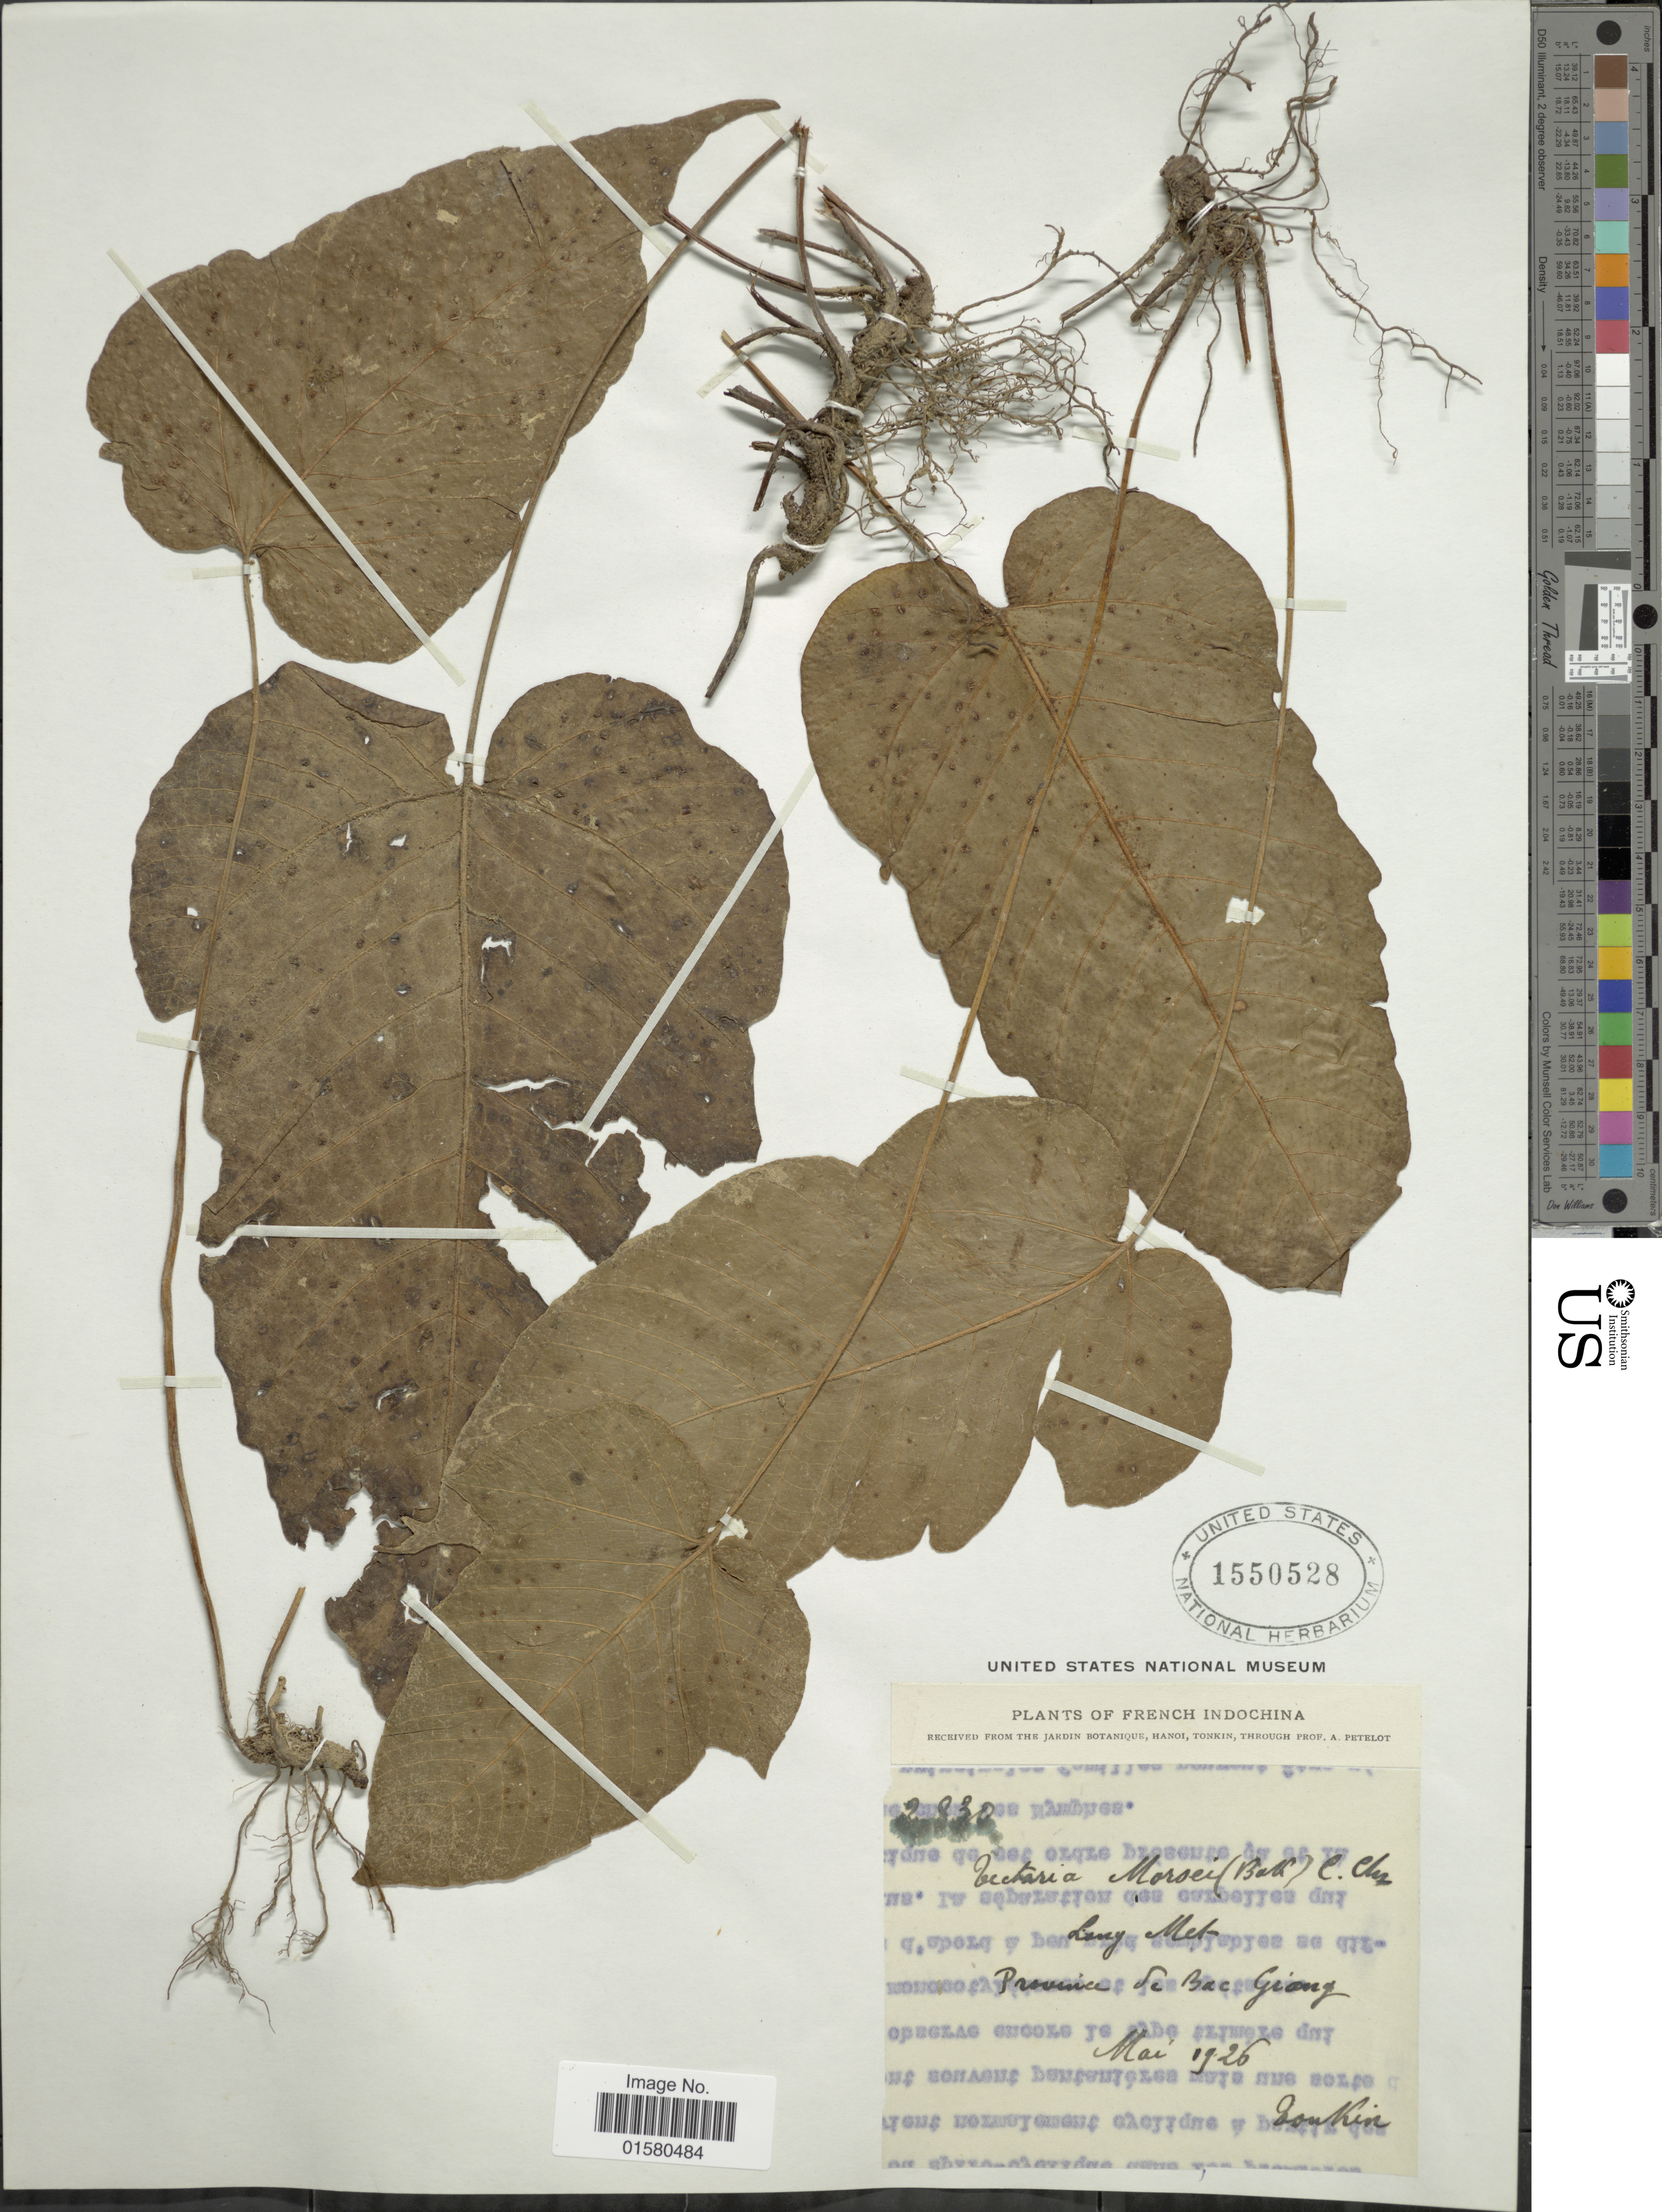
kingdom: Plantae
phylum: Tracheophyta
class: Polypodiopsida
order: Polypodiales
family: Tectariaceae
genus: Tectaria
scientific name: Tectaria subpedata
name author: (Harr.) Ching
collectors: A. Petelot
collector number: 2830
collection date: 1926-05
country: Vietnam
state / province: Bac Giang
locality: Tonkin. Lang Met province de Bac Giang [interpreted]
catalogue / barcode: US 1550528